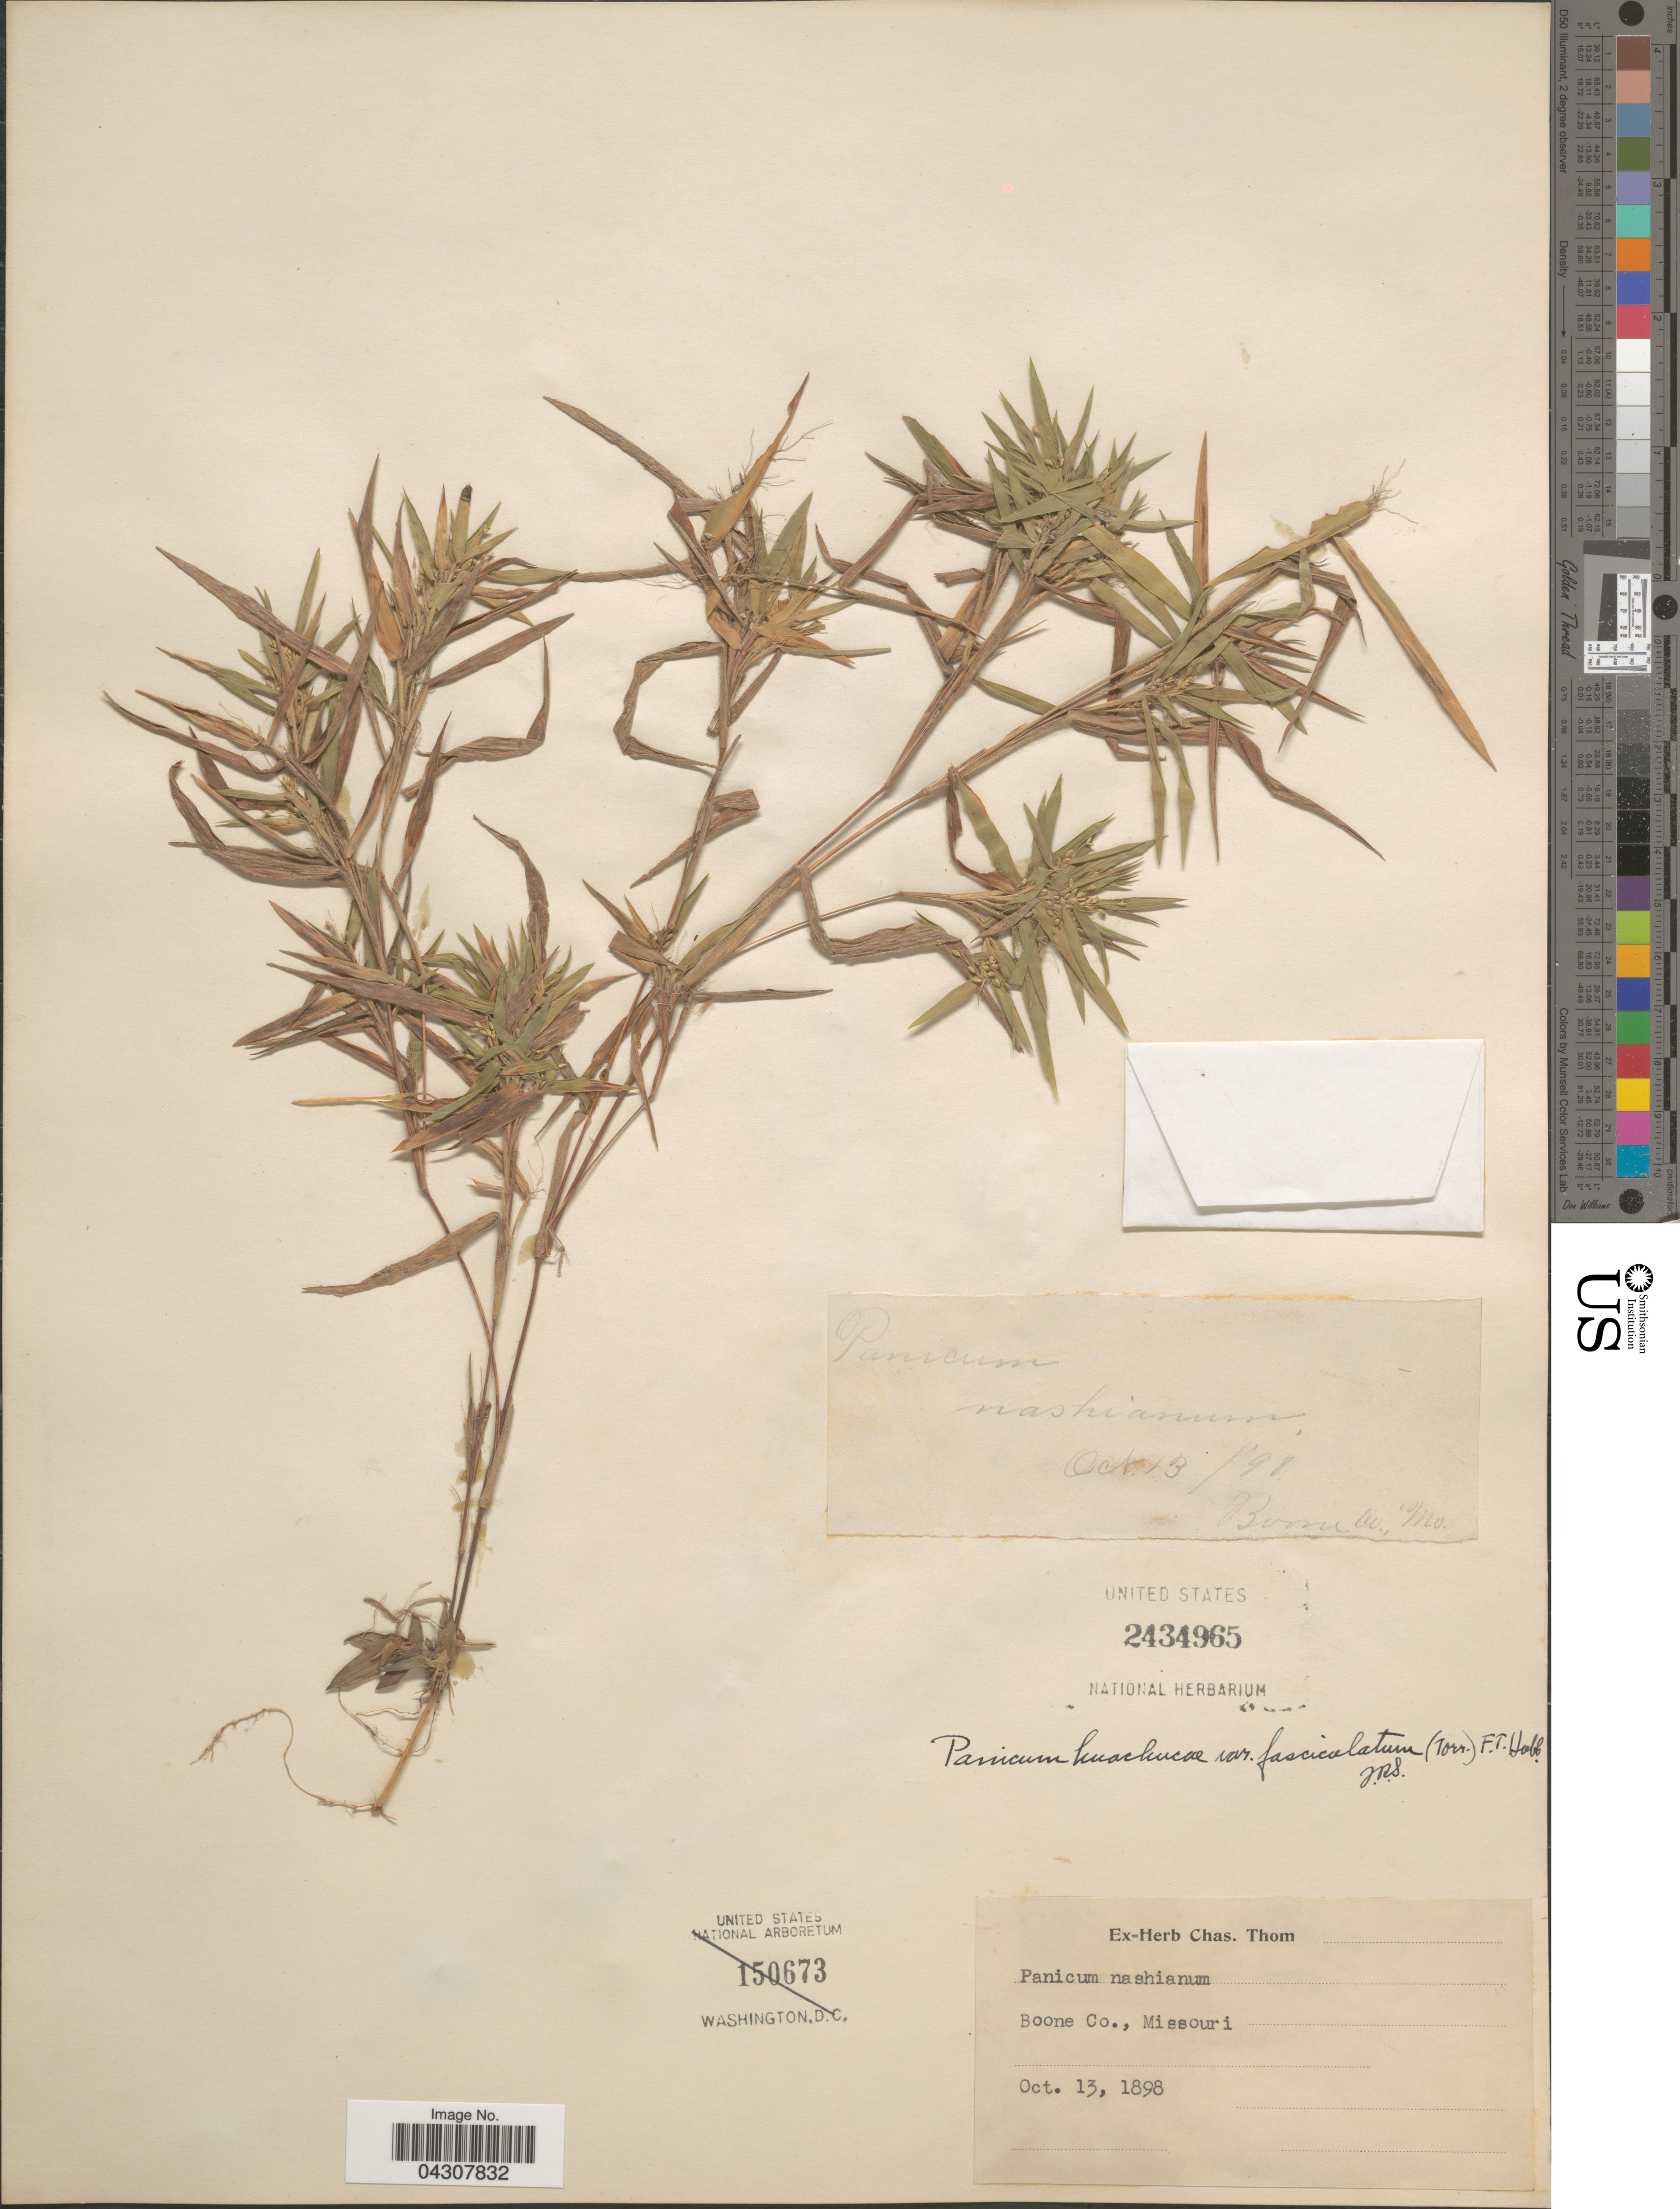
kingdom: Plantae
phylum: Tracheophyta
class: Liliopsida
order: Poales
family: Poaceae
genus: Dichanthelium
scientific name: Dichanthelium acuminatum var. acuminatum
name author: (Sw.) Gould & C.A. Clark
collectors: Ex Herb. Chas. Tom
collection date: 1898-10-13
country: United States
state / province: Missouri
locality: Boone Co.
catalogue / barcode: US 2434965